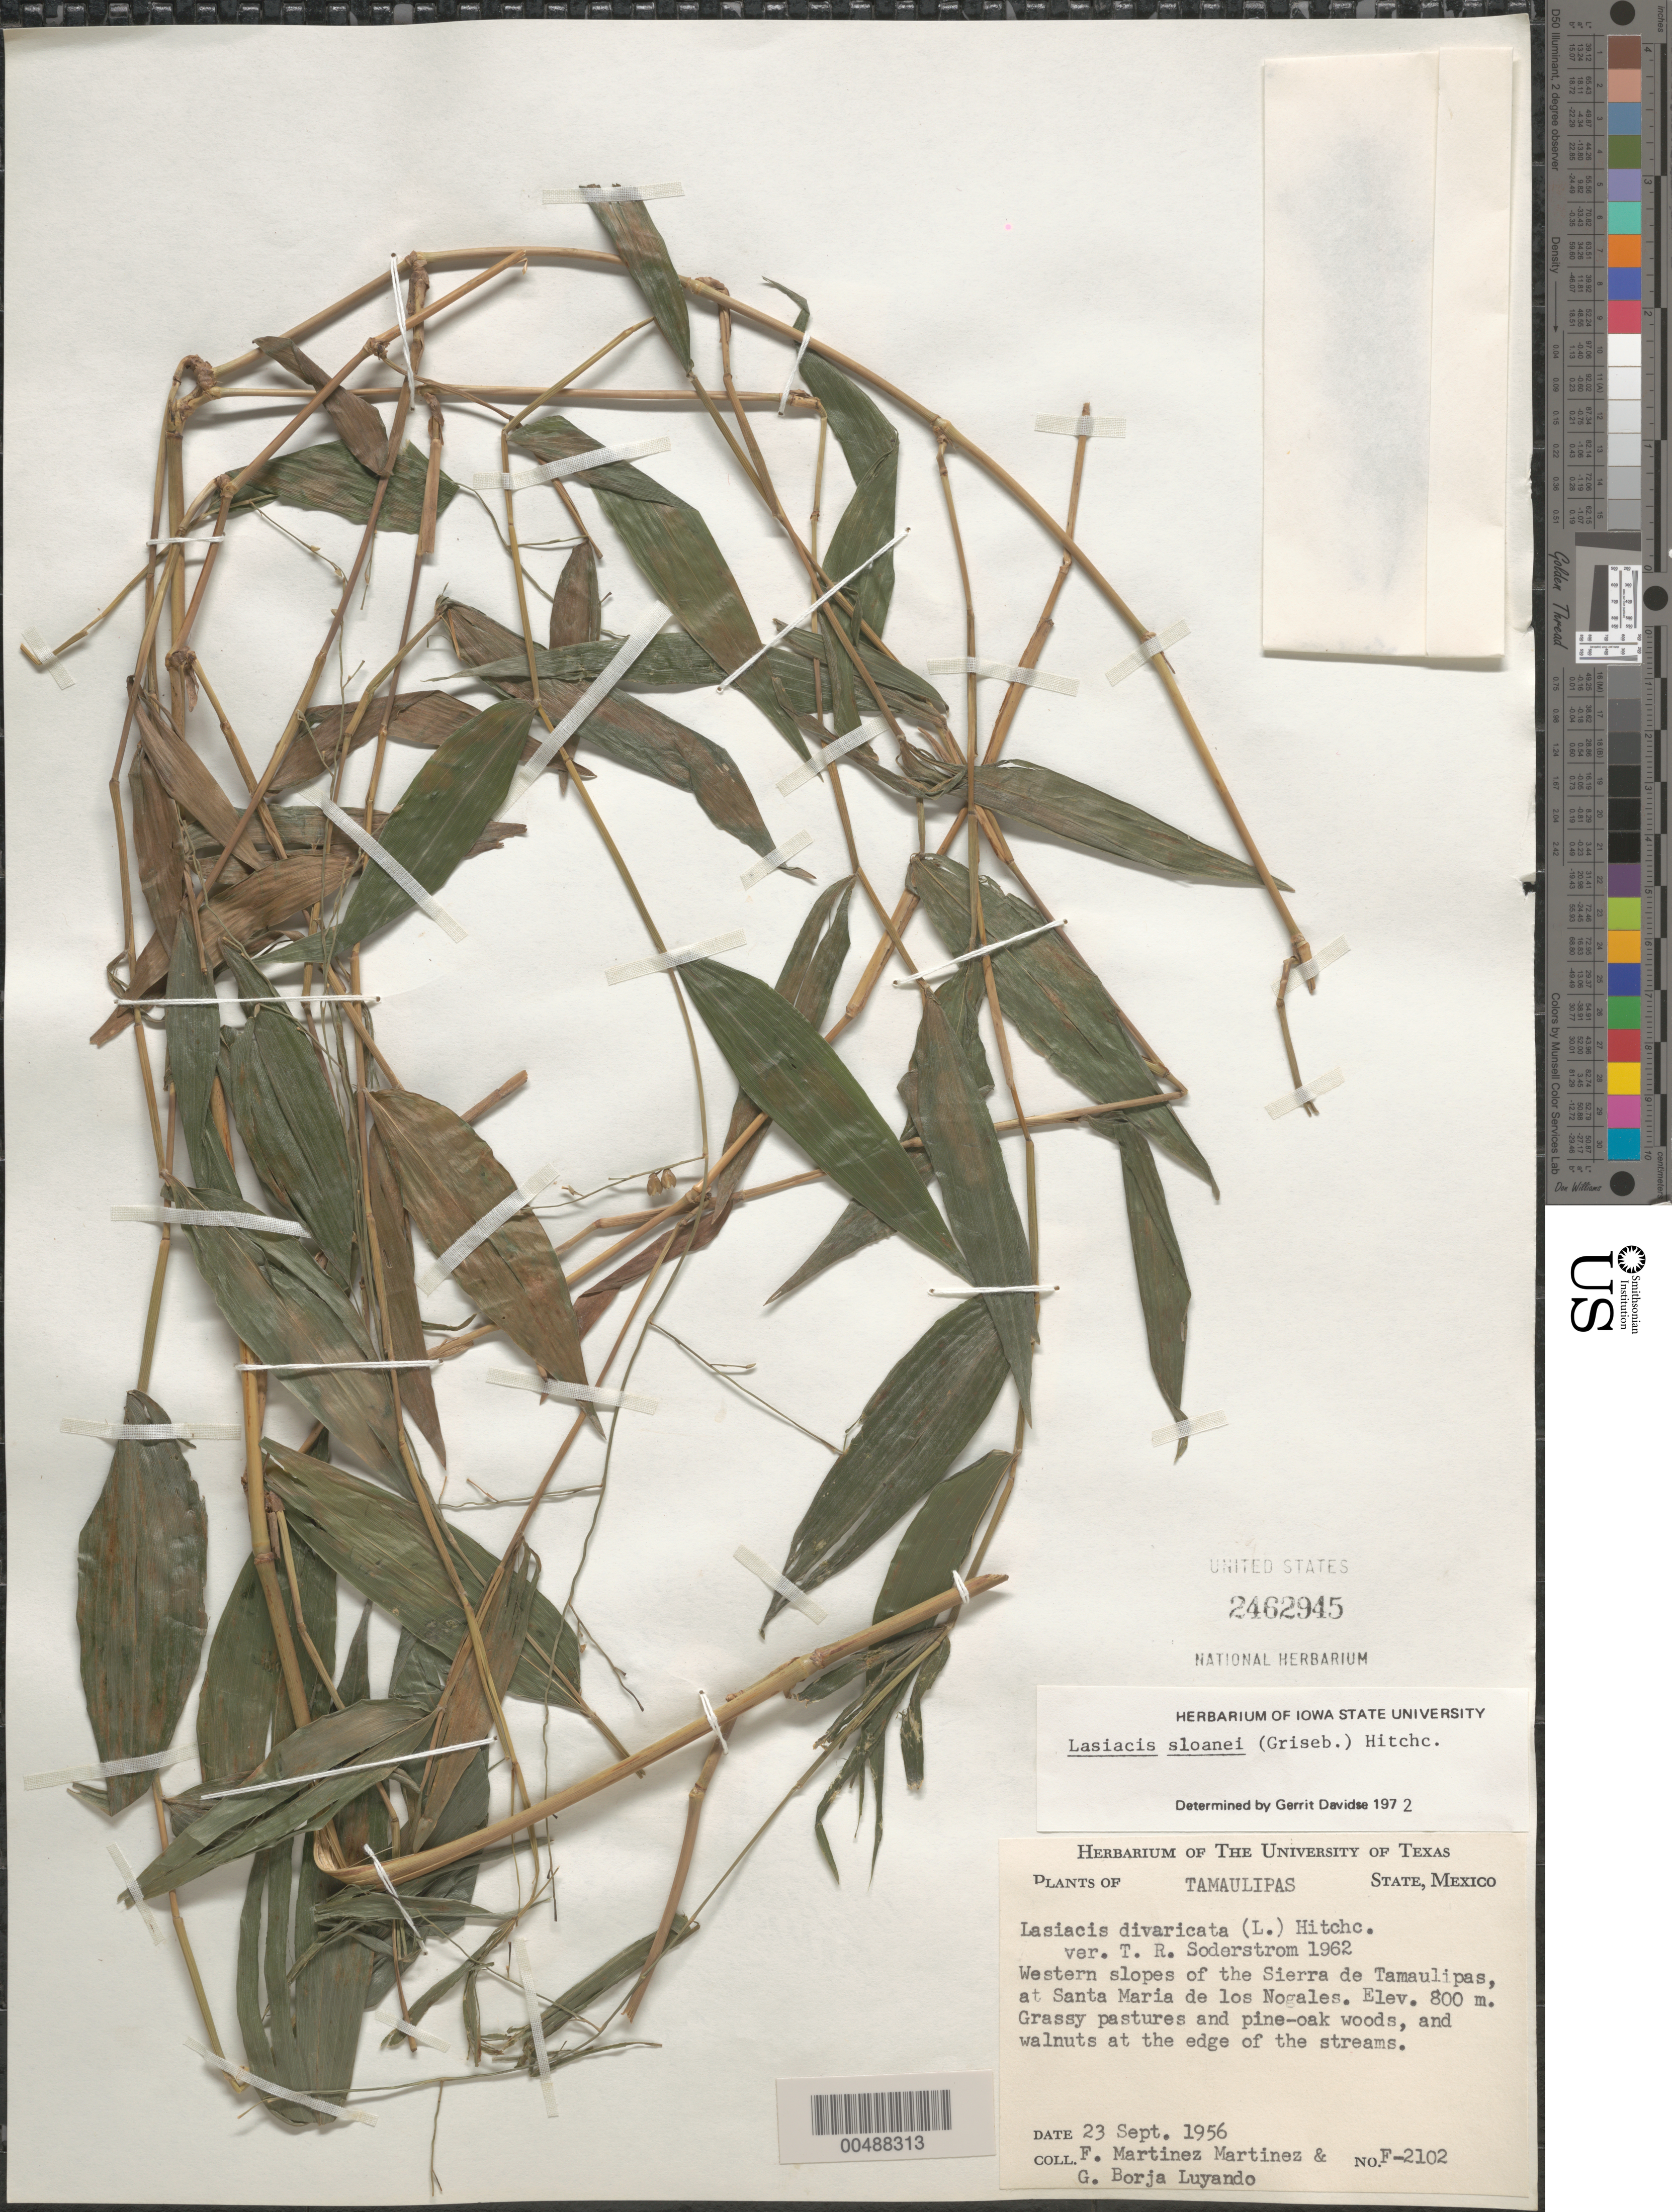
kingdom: Plantae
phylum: Tracheophyta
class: Liliopsida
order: Poales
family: Poaceae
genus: Lasiacis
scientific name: Lasiacis sloanei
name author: (Griseb.) Hitchc.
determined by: Davidse, Gerrit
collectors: F. Martinez-M. & G. Borja-Luyando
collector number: F-2102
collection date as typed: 23 Sep 1956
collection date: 1956-09-23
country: Mexico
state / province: Tamaulipas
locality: W slopes of the Sierra de Tamaulipas, at Santa Maria de los Nogales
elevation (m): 800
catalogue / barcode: US 2462945